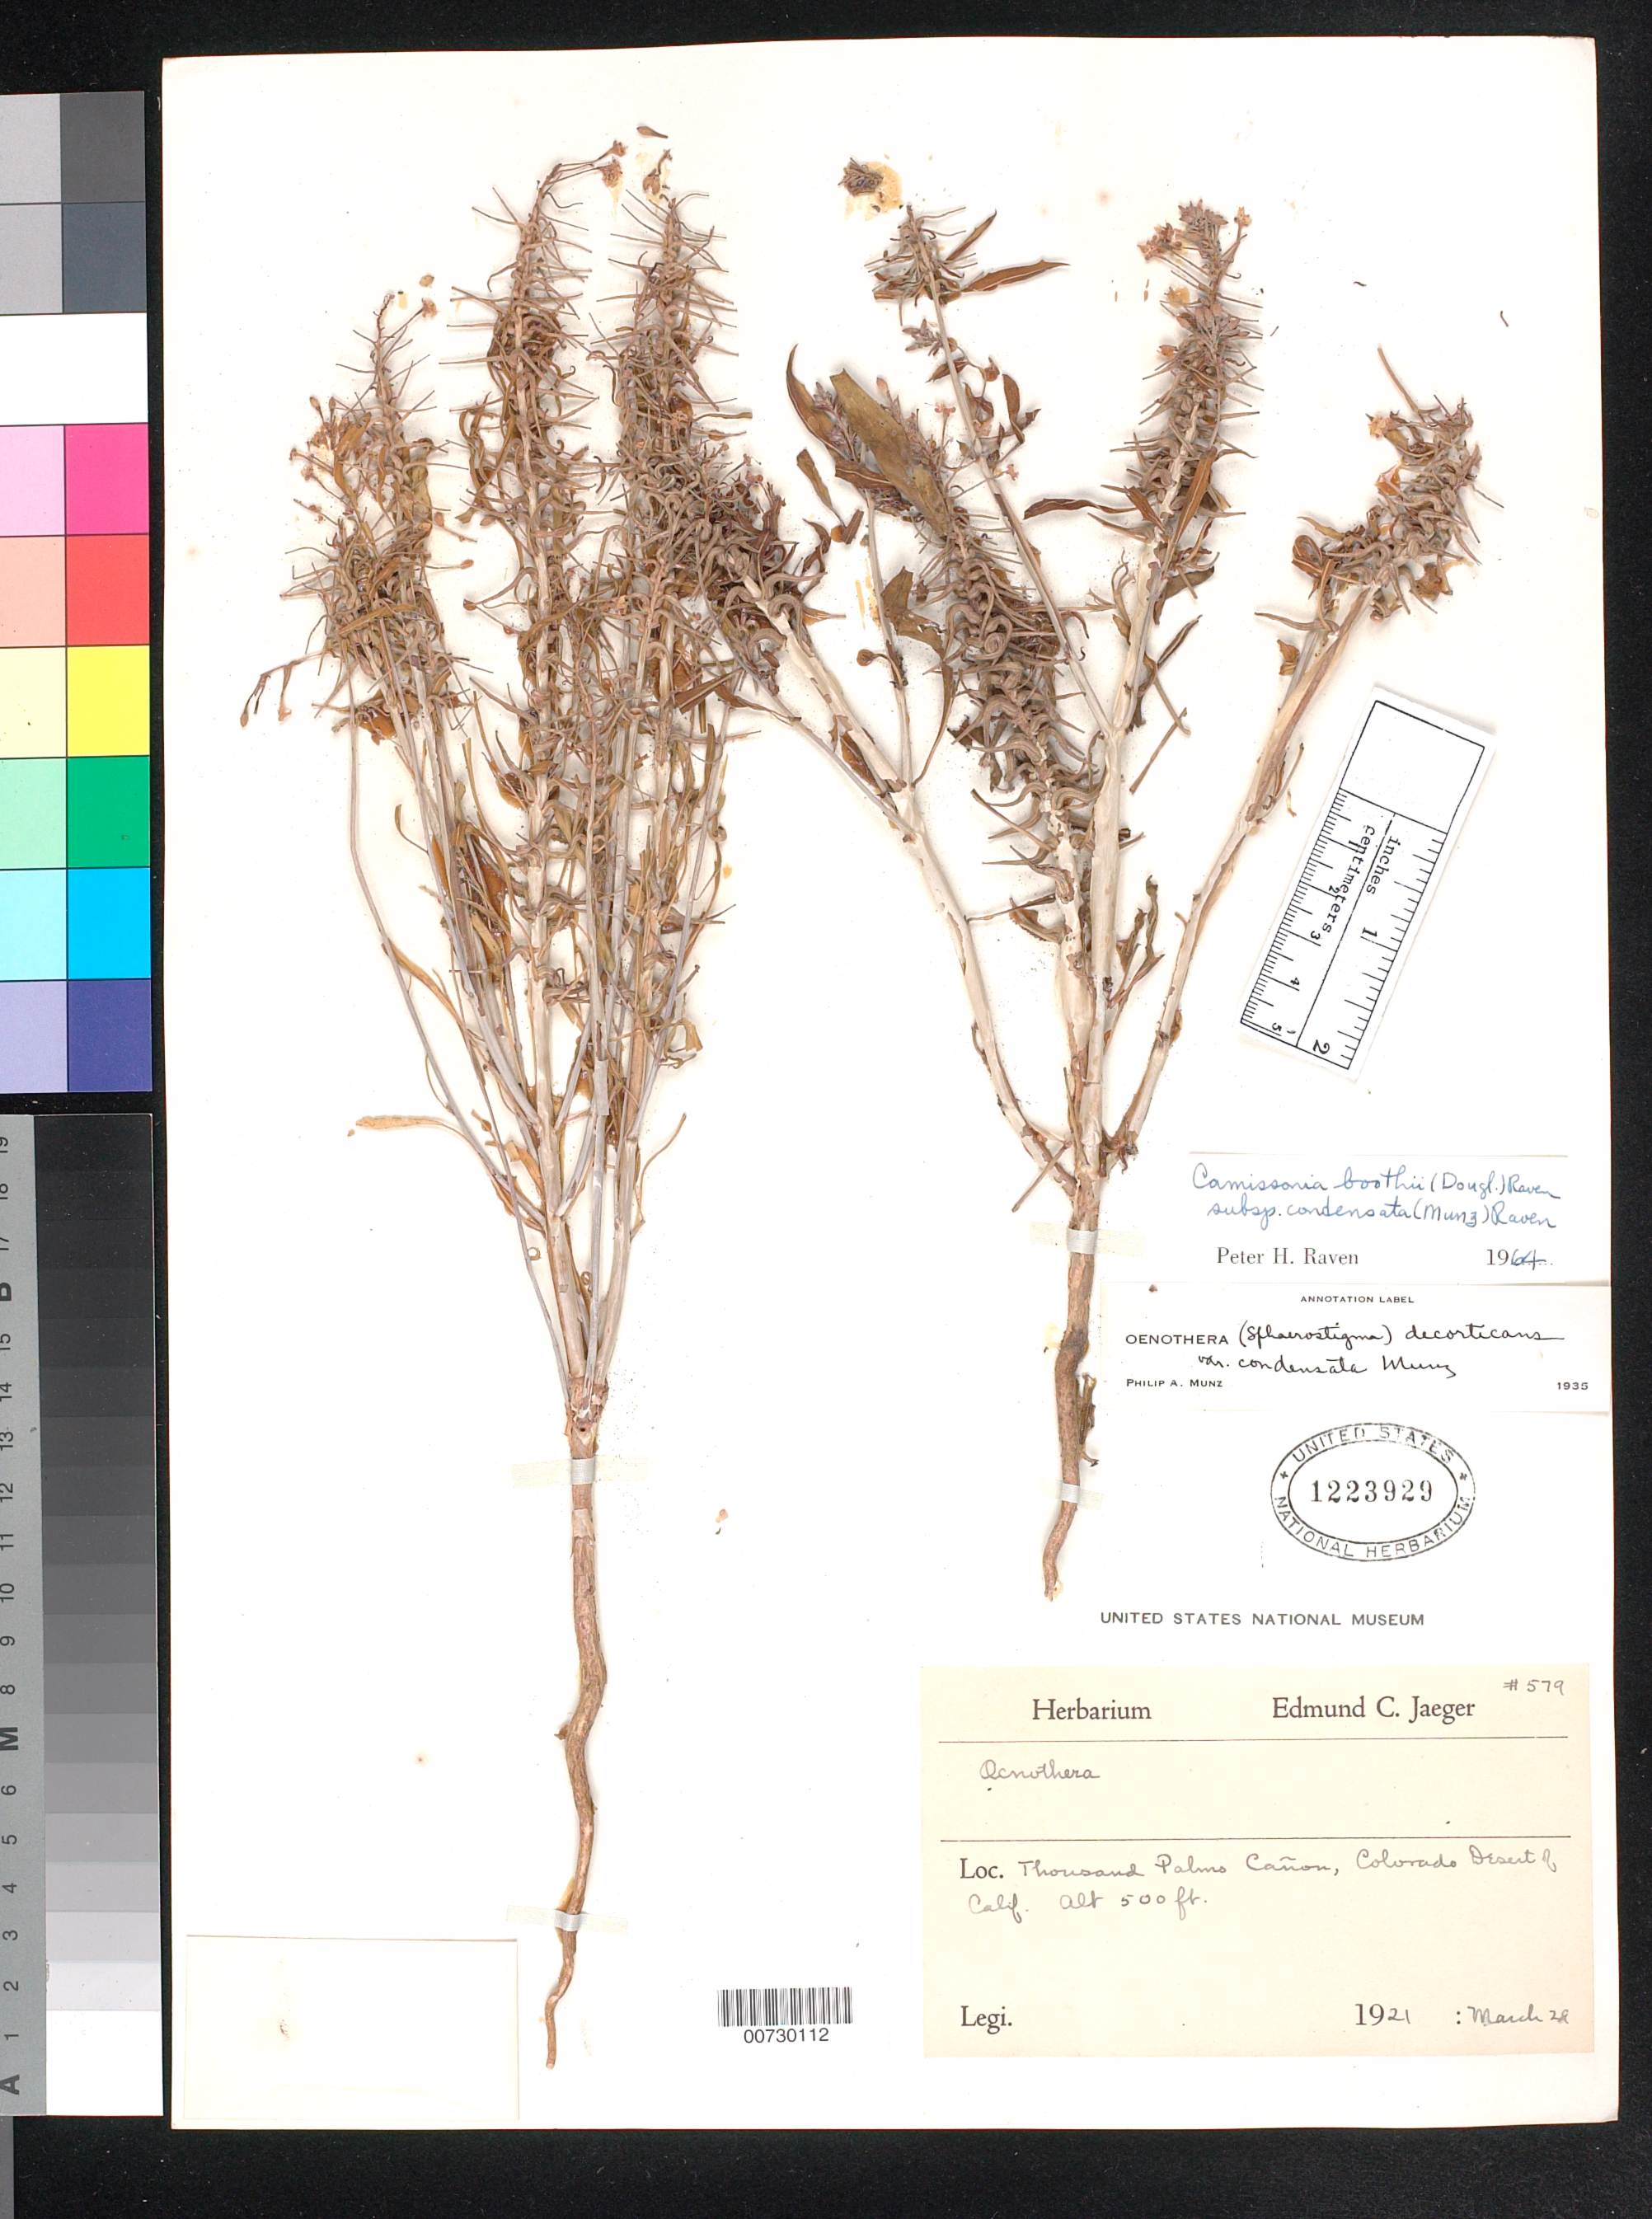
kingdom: Plantae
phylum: Tracheophyta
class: Magnoliopsida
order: Myrtales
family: Onagraceae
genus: Eremothera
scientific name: Eremothera boothii subsp. condensata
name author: (Munz) W.L. Wagner & Hoch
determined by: Wagner, W. L., (BOT), Smithsonian Institution - National Museum of Natural History (UNITED STATES)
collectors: E. Jaeger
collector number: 579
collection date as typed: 29 Mar 1921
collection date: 1921-03-29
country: United States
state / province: California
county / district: Riverside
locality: Thousand Palms Cañón. Colorado desert.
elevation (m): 152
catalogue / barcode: US 1223929